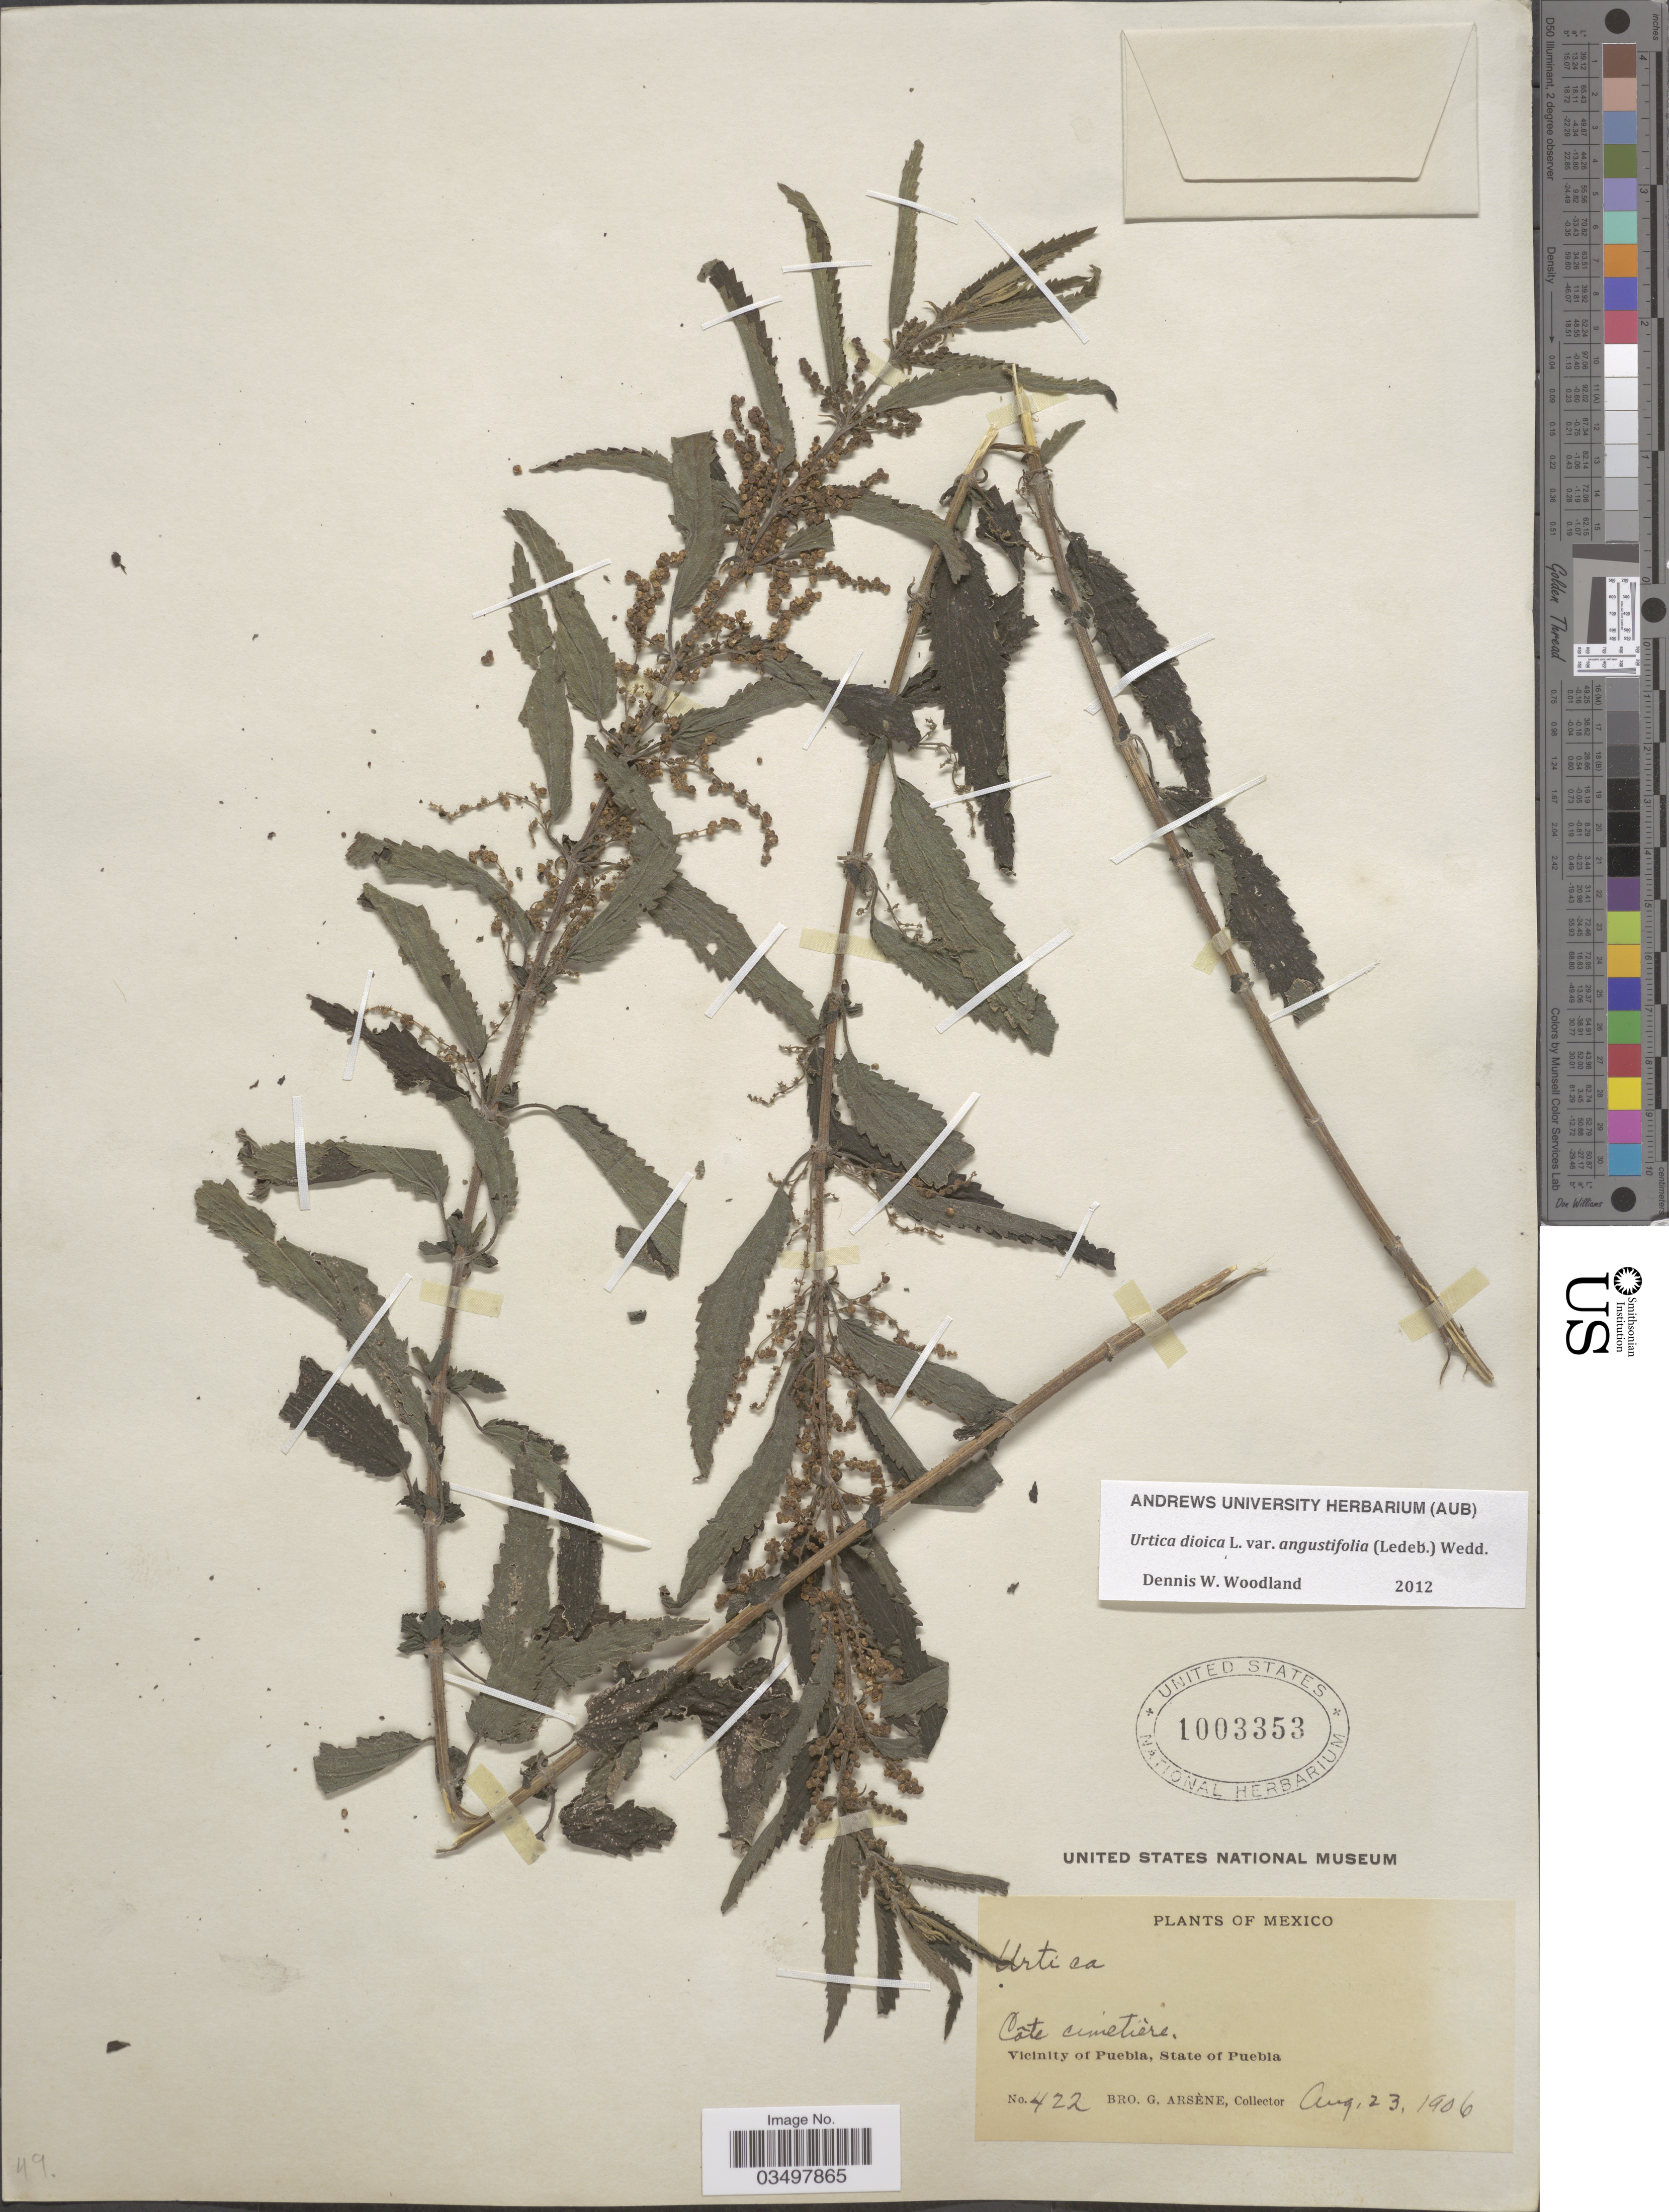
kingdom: Plantae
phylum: Tracheophyta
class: Magnoliopsida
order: Rosales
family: Urticaceae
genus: Urtica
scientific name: Urtica gracilis subsp. aquatica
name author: (Liebm.) Weigend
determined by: Strong, Mark T., (BOT), Smithsonian Institution - National Museum of Natural History (UNITED STATES)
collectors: Bro. G. Arsène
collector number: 422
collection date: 1906-08-23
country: Mexico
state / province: Puebla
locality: Cõte cimetière. Vicinity of Puebla.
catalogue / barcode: US 1003353